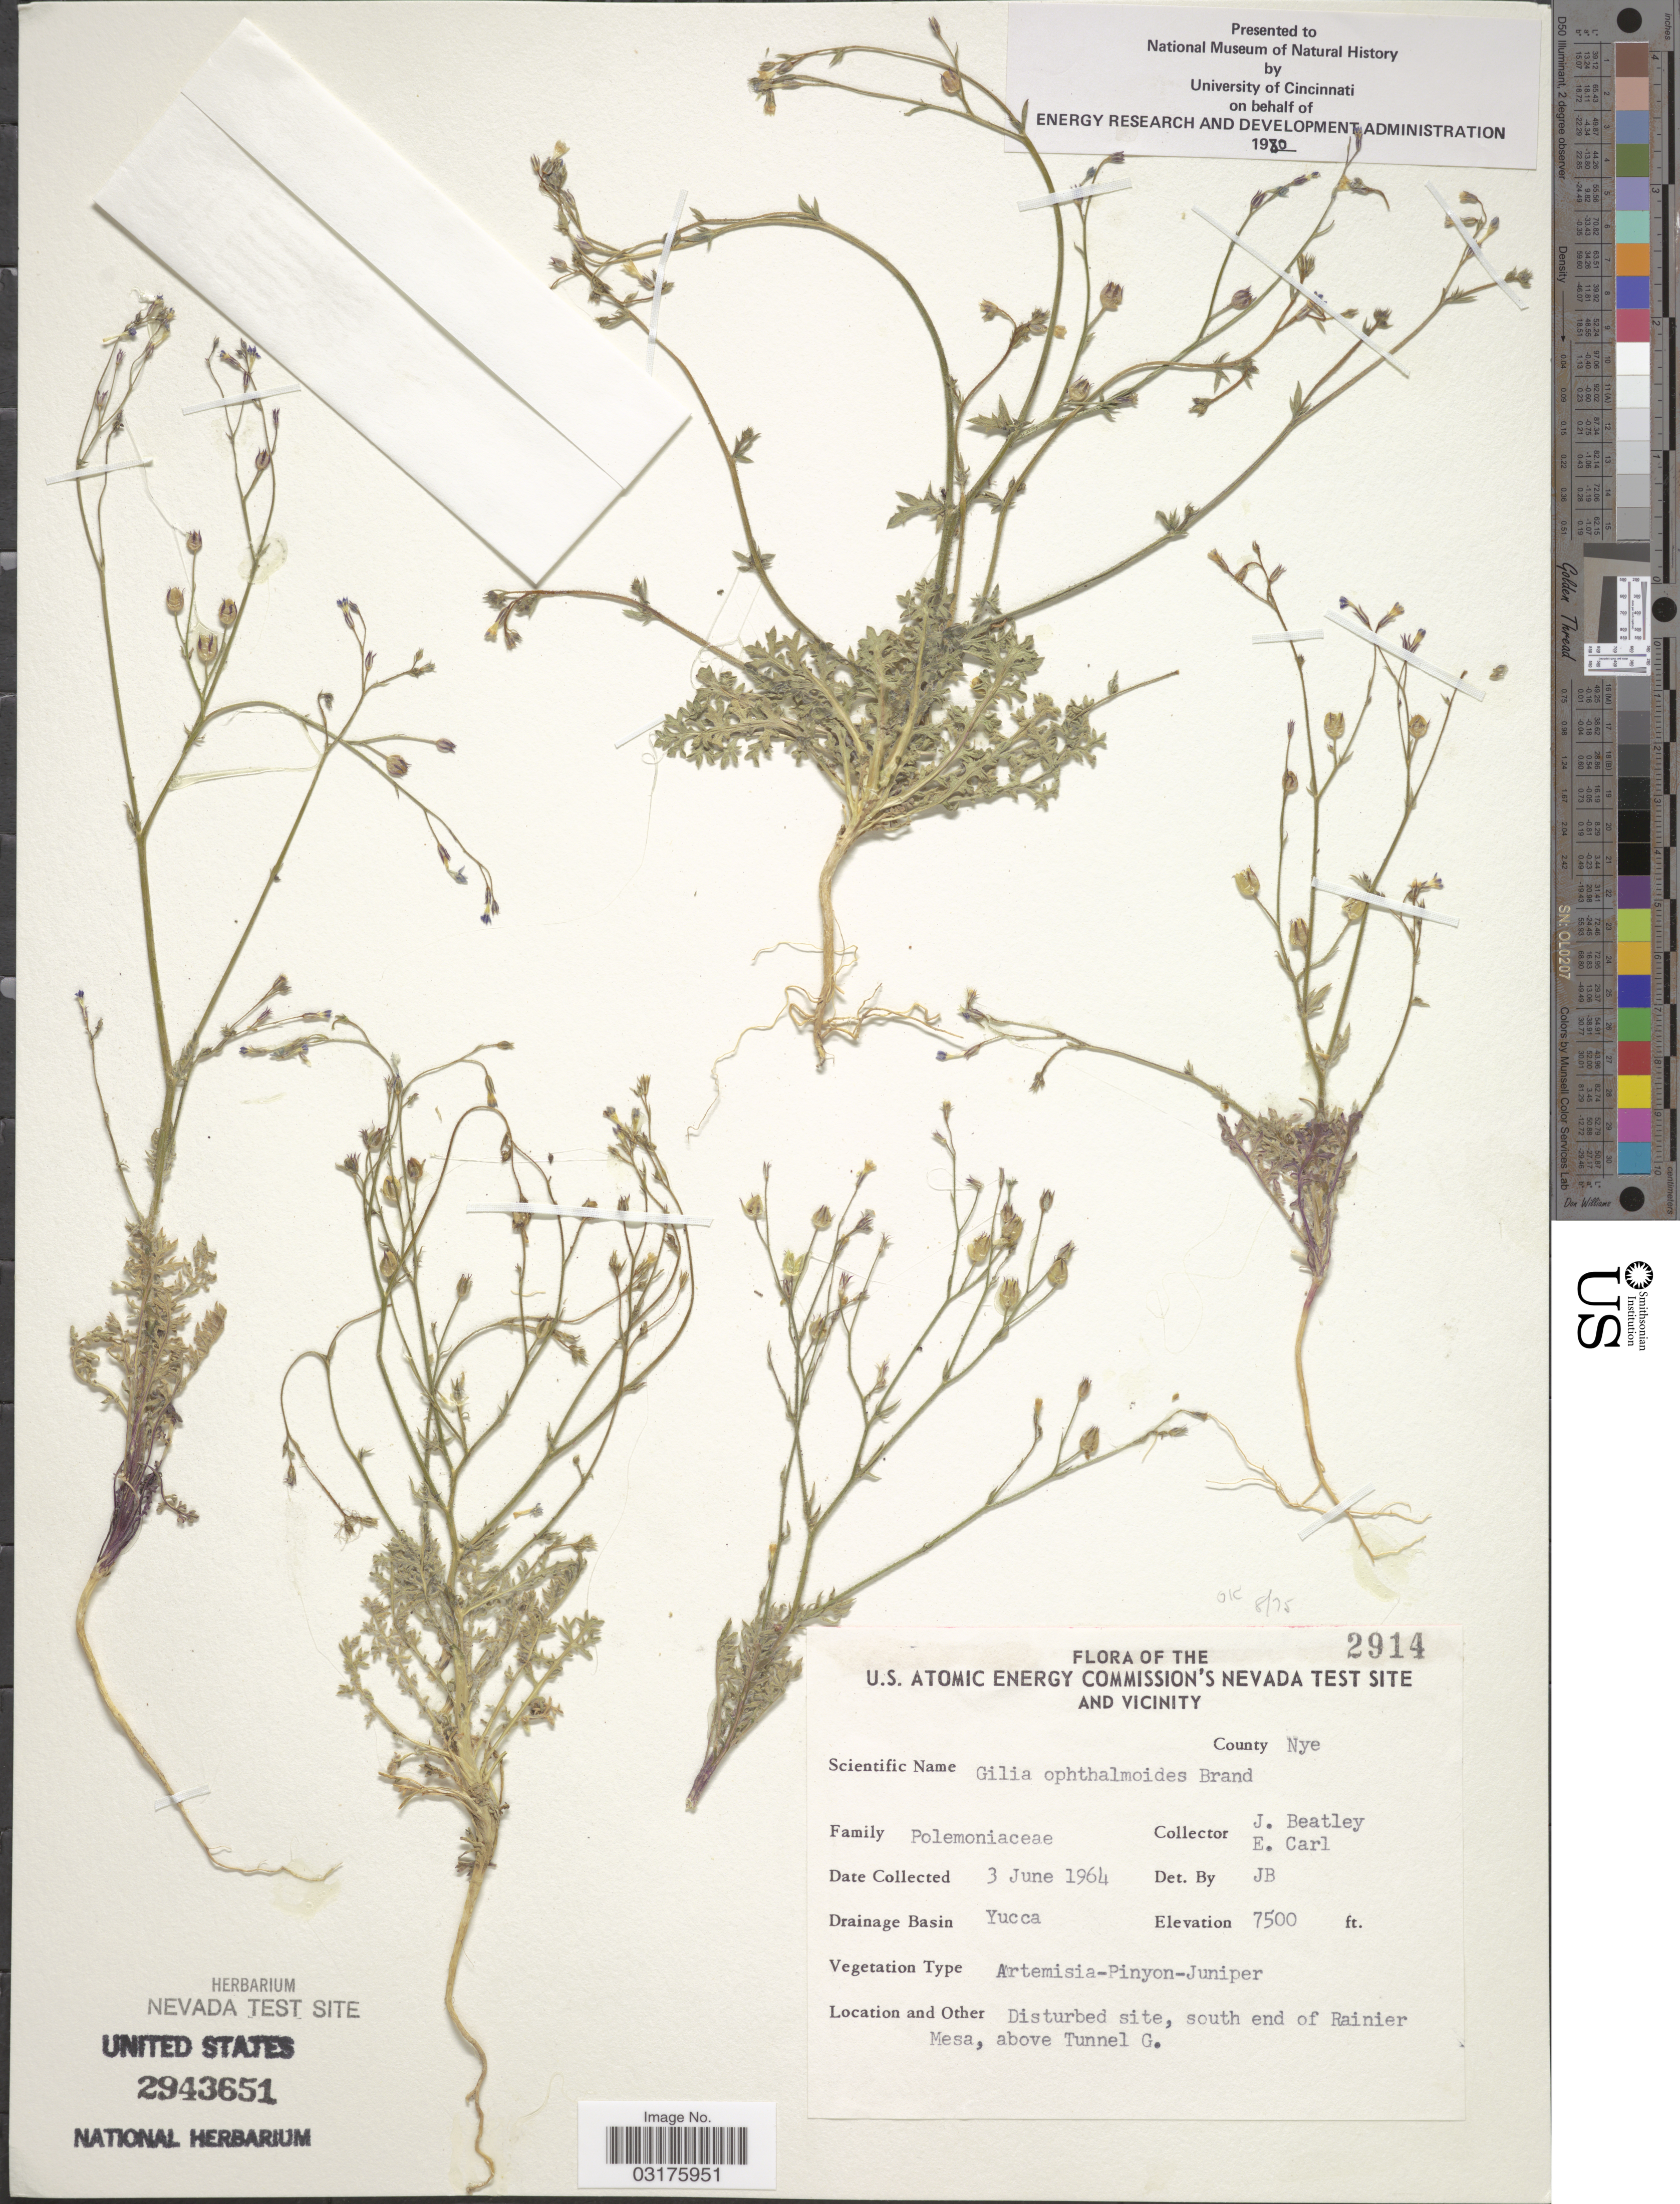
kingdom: Plantae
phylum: Tracheophyta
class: Magnoliopsida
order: Ericales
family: Polemoniaceae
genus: Gilia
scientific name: Gilia ophthalmoides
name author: Brand in Engl.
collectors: J. C. Beatley & E. Carl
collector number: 2914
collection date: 1964-06-03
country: United States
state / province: Nevada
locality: U.S. Atomic Energy Commission's Nevada Test Site and Vicinity, County Nye, Drainage Basin Yucca, sound end of Rainier Mesa, above Tunnel G.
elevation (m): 2286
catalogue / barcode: US 2943651